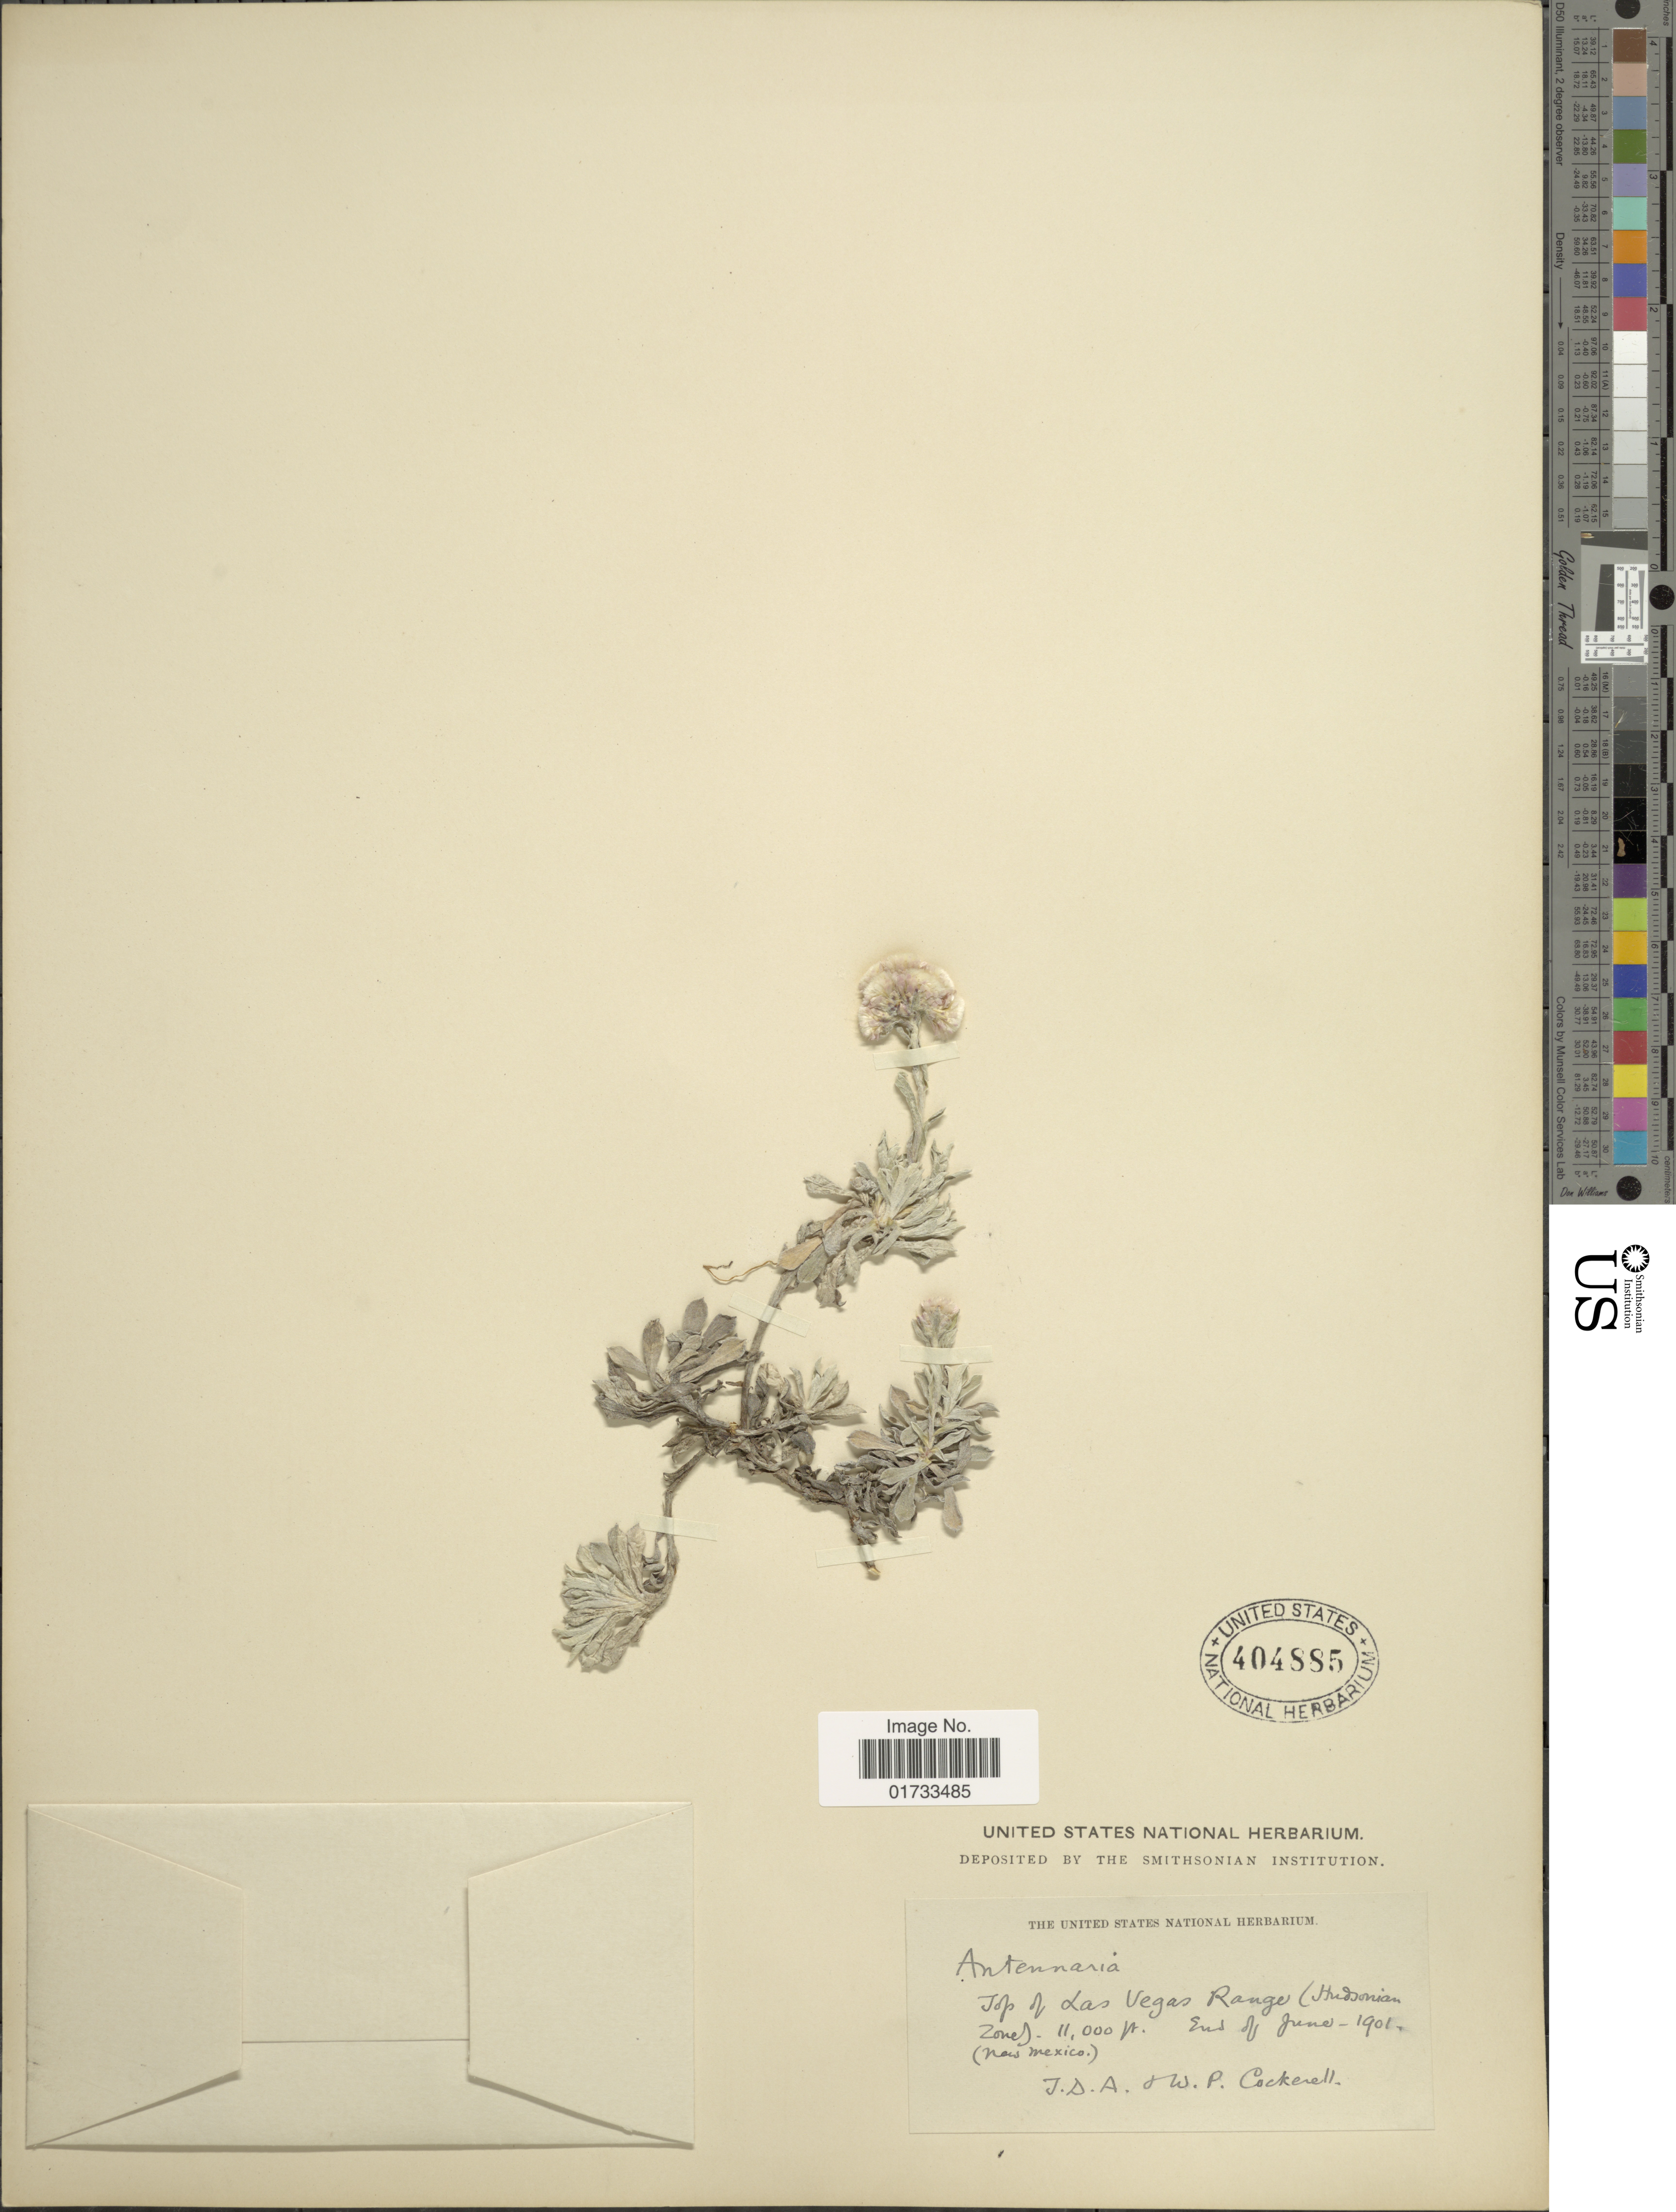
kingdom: Plantae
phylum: Tracheophyta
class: Magnoliopsida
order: Asterales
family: Asteraceae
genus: Antennaria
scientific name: Antennaria sp.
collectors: T. Cockerell & W. Cockerell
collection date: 1901-06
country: United States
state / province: New Mexico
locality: Top of Las Vegas Range (Hudsonian Zone)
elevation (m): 3353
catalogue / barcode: US 404885